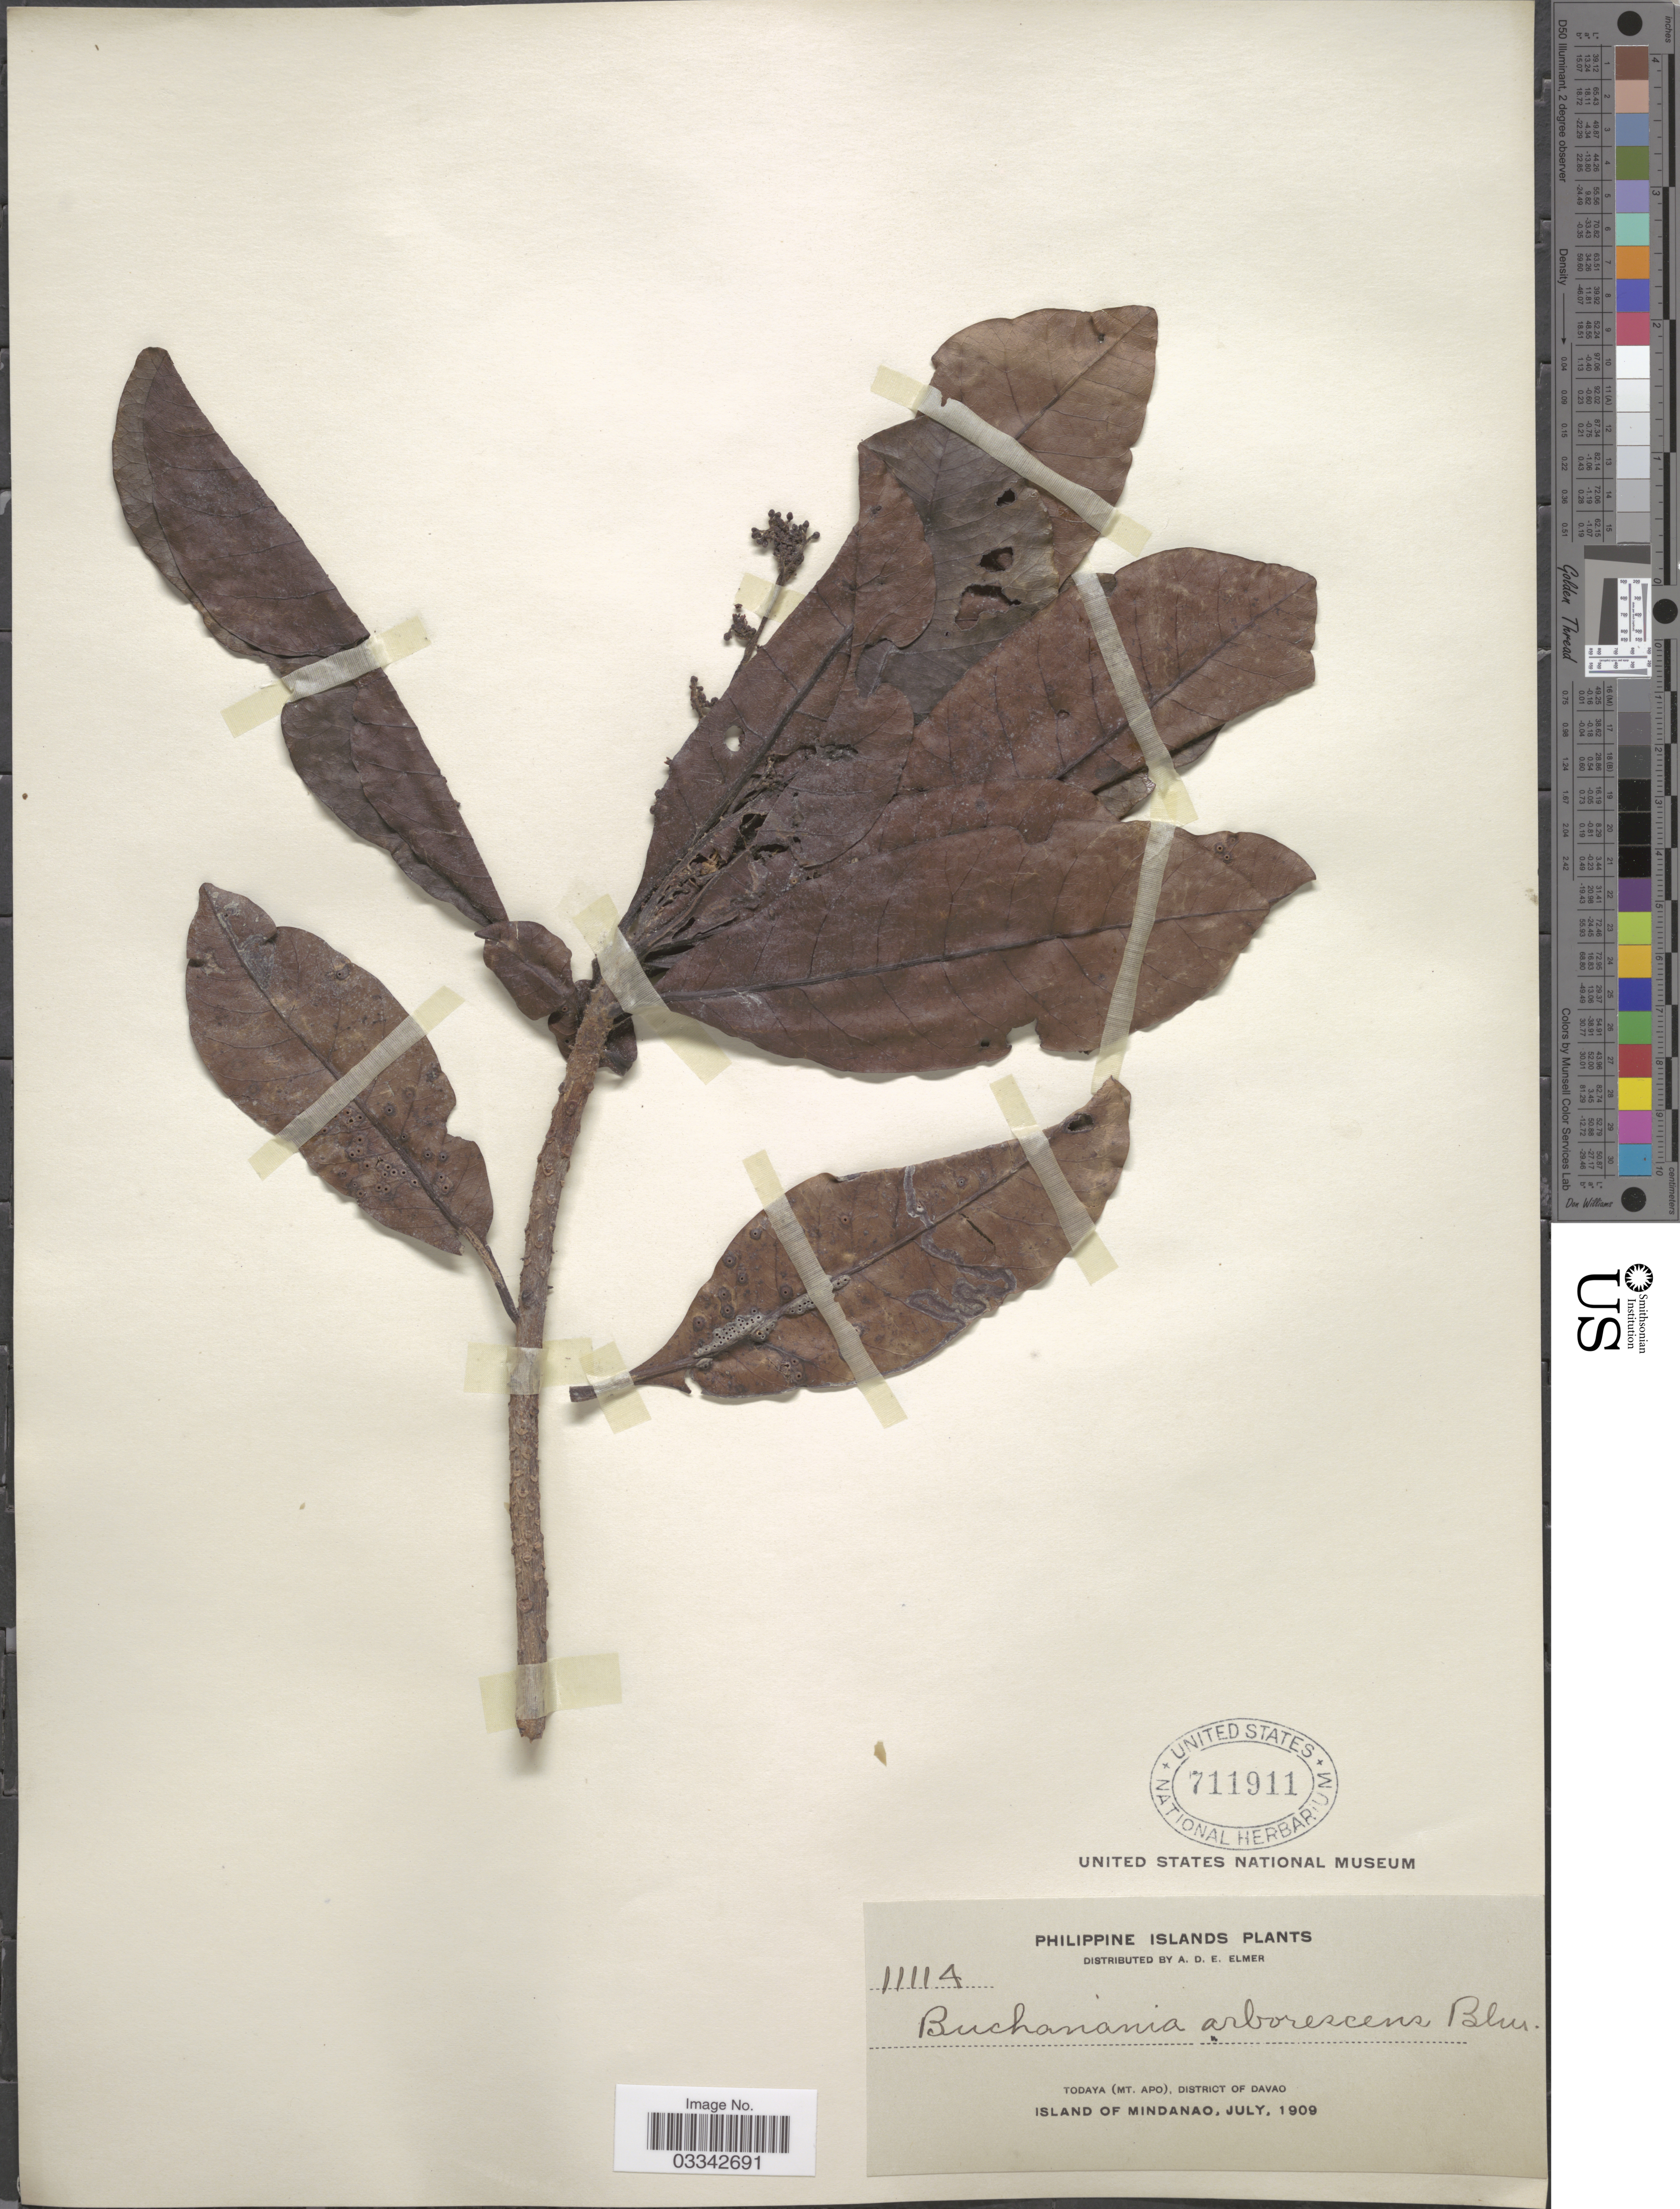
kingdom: Plantae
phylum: Tracheophyta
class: Magnoliopsida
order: Sapindales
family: Anacardiaceae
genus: Buchanania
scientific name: Buchanania arborescens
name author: (Blume) Blume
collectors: A. D. E. Elmer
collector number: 11114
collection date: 1909-07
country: Philippines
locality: Philippine Islands. Todaya (Mt. Apo), District of Davao. Island of Mindanao.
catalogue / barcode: US 711911